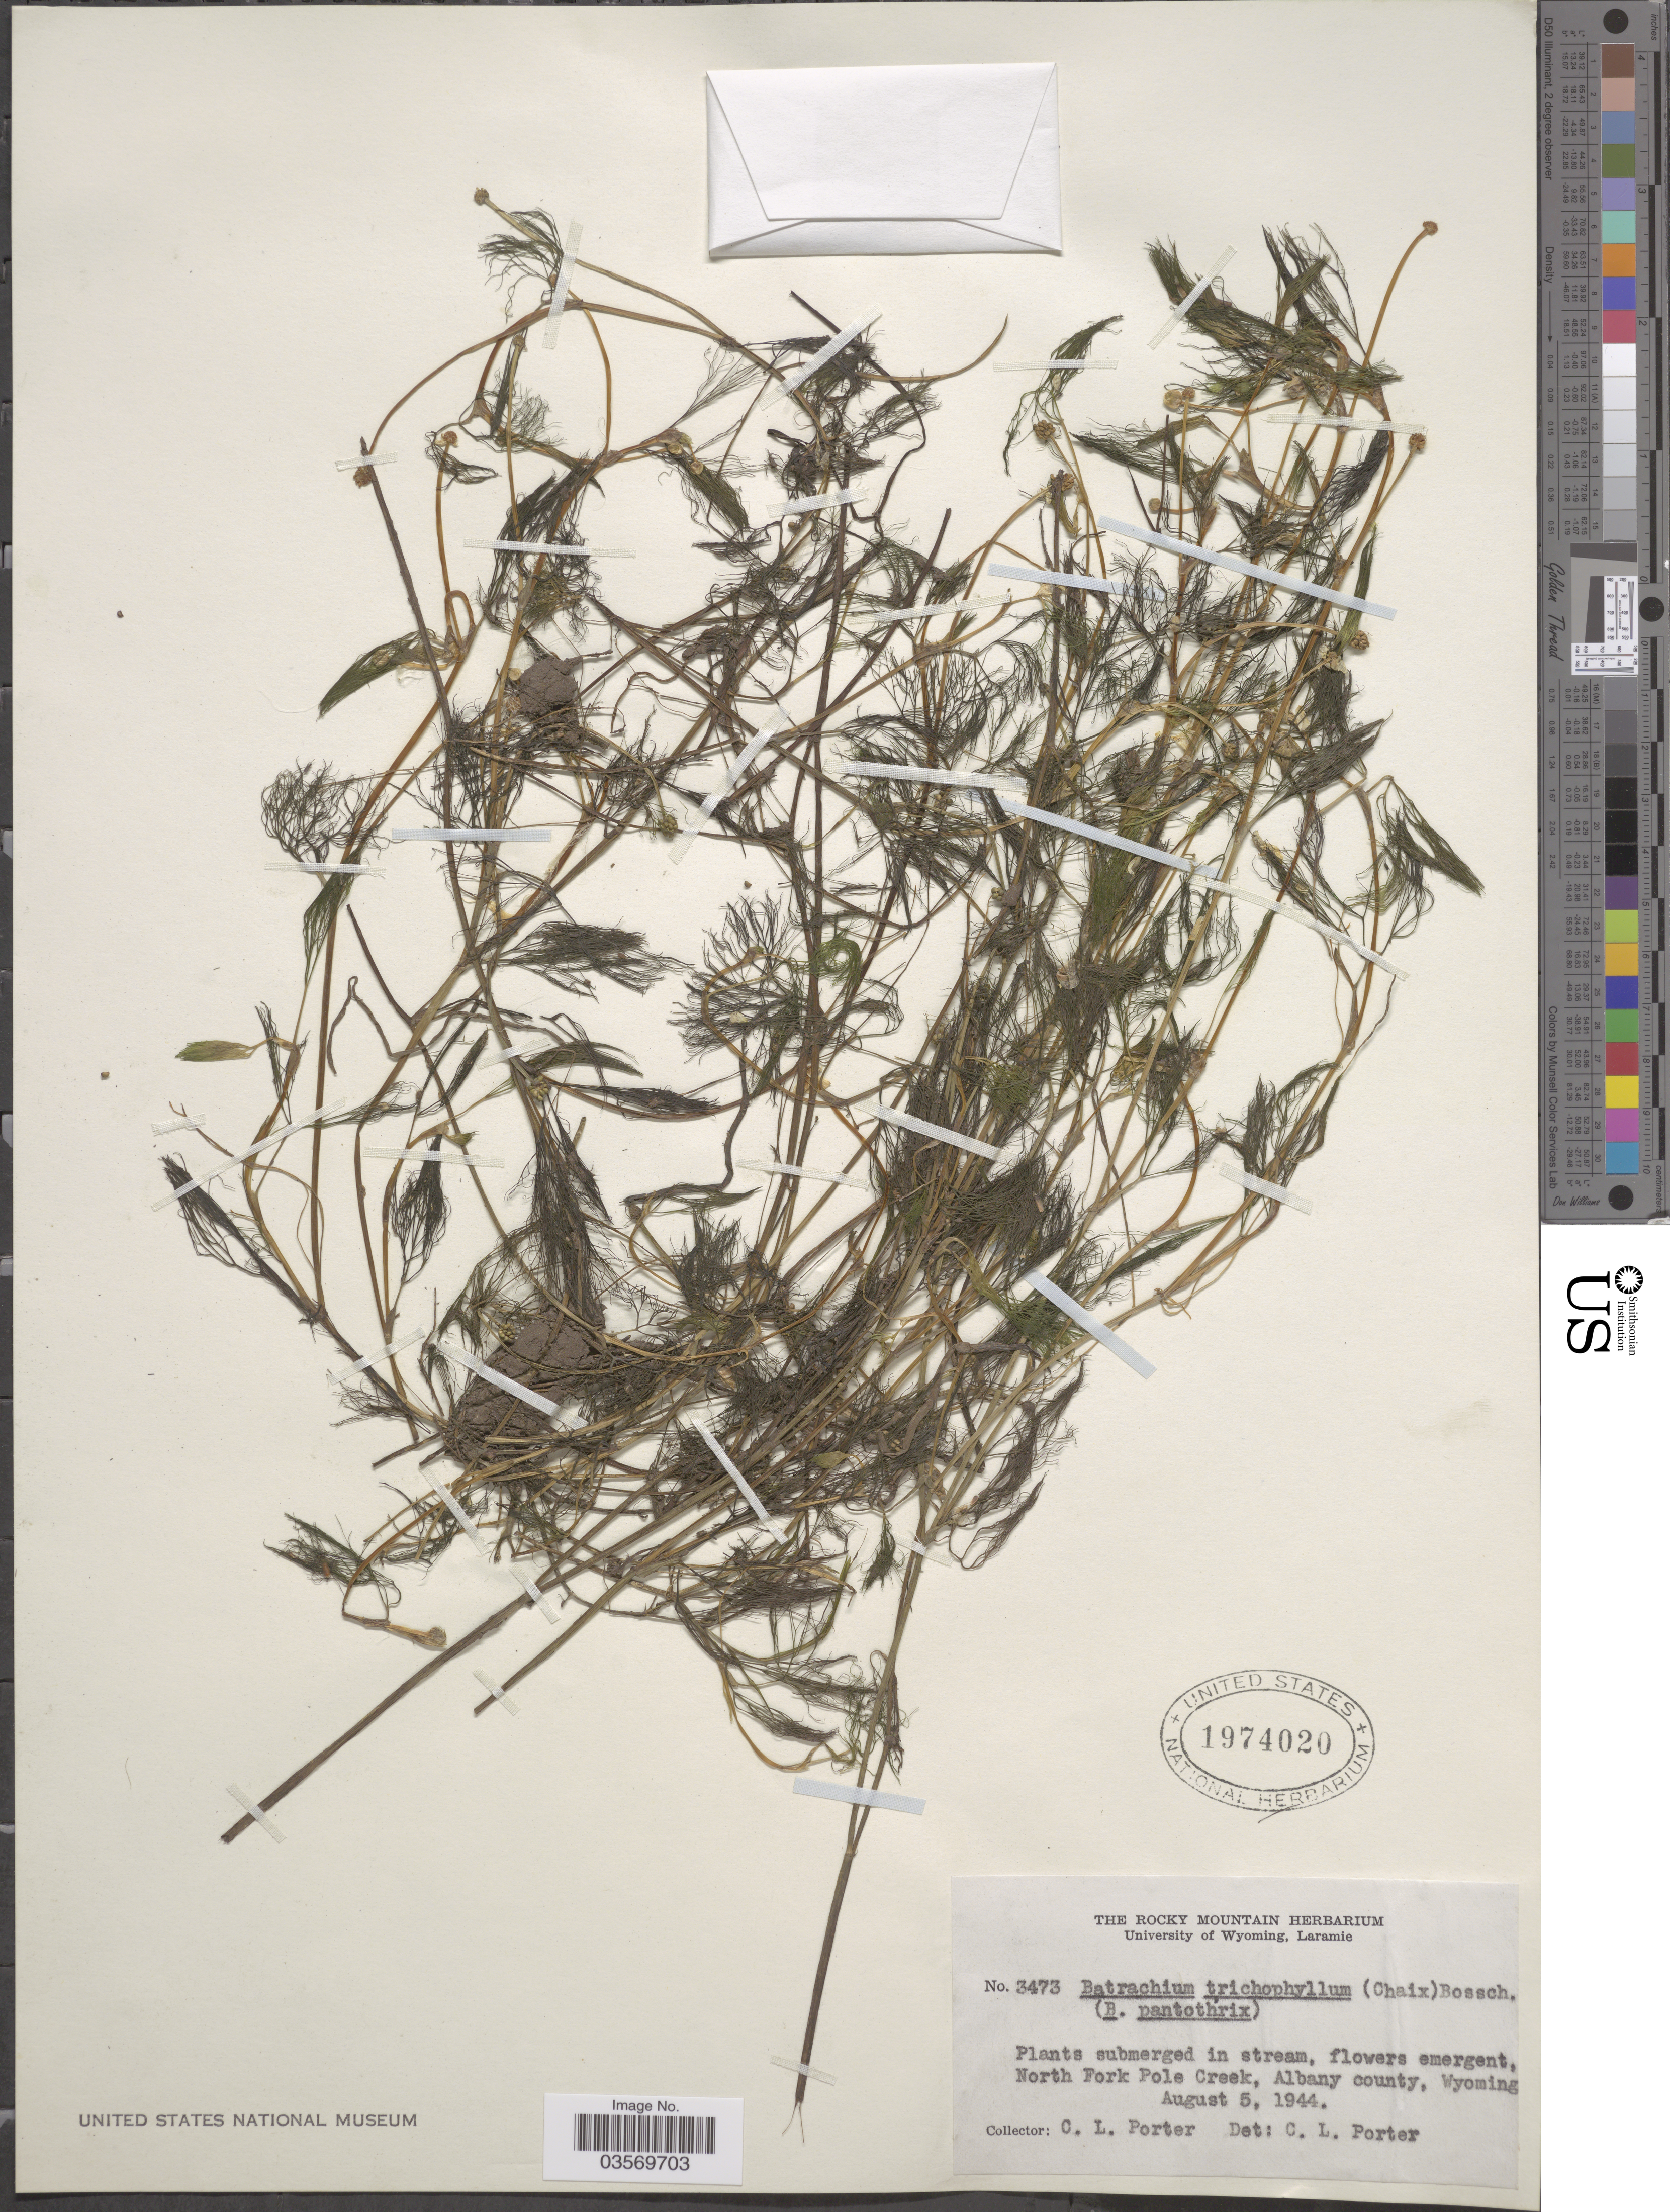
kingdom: Plantae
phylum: Tracheophyta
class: Magnoliopsida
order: Ranunculales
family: Ranunculaceae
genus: Ranunculus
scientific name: Ranunculus trichophyllus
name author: Chaix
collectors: C. L. Porter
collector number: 3473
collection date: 1944-08-05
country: United States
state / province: Wyoming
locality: North Fork Pole Creek, Albany county.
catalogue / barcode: US 1974020